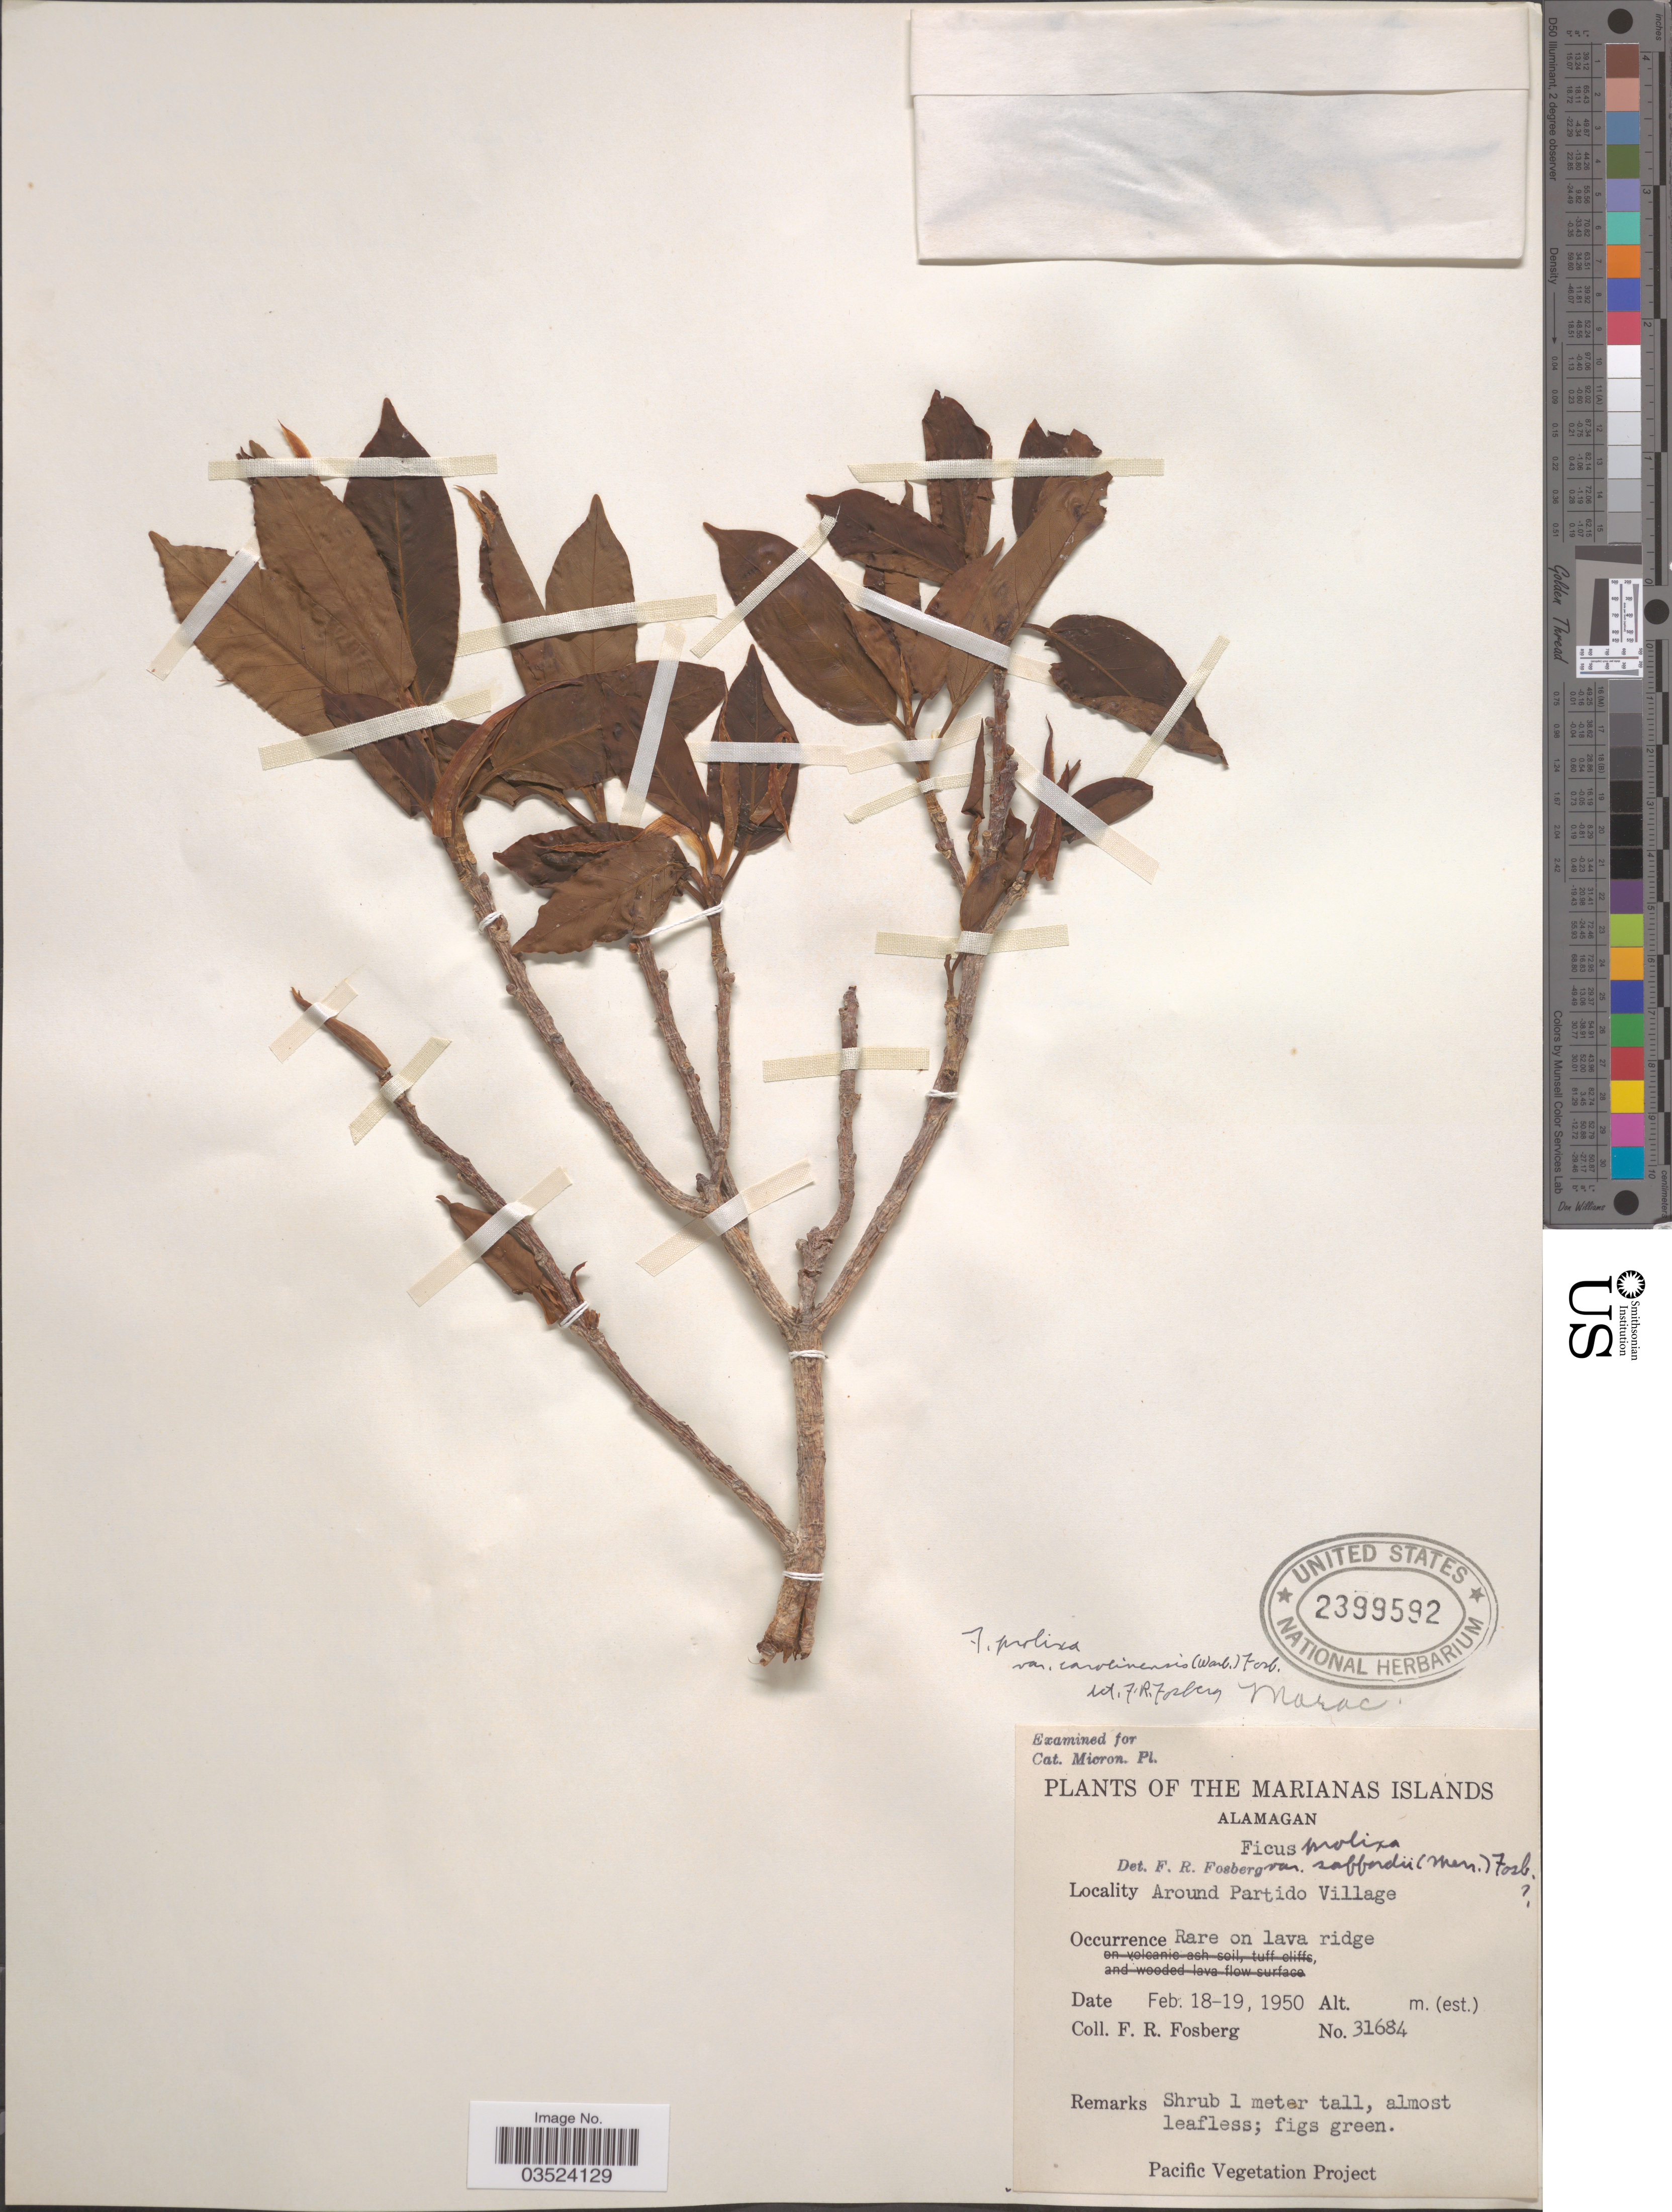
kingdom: Plantae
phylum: Tracheophyta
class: Magnoliopsida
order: Rosales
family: Moraceae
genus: Ficus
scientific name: Ficus prolixa var. carolinensis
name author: (Warb.) Fosberg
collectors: F. R. Fosberg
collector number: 31684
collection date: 1950-02-18/1950-02-19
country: Northern Mariana Islands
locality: The Marianas Islands. Alamagan. Around Partido Village.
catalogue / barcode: US 2399592